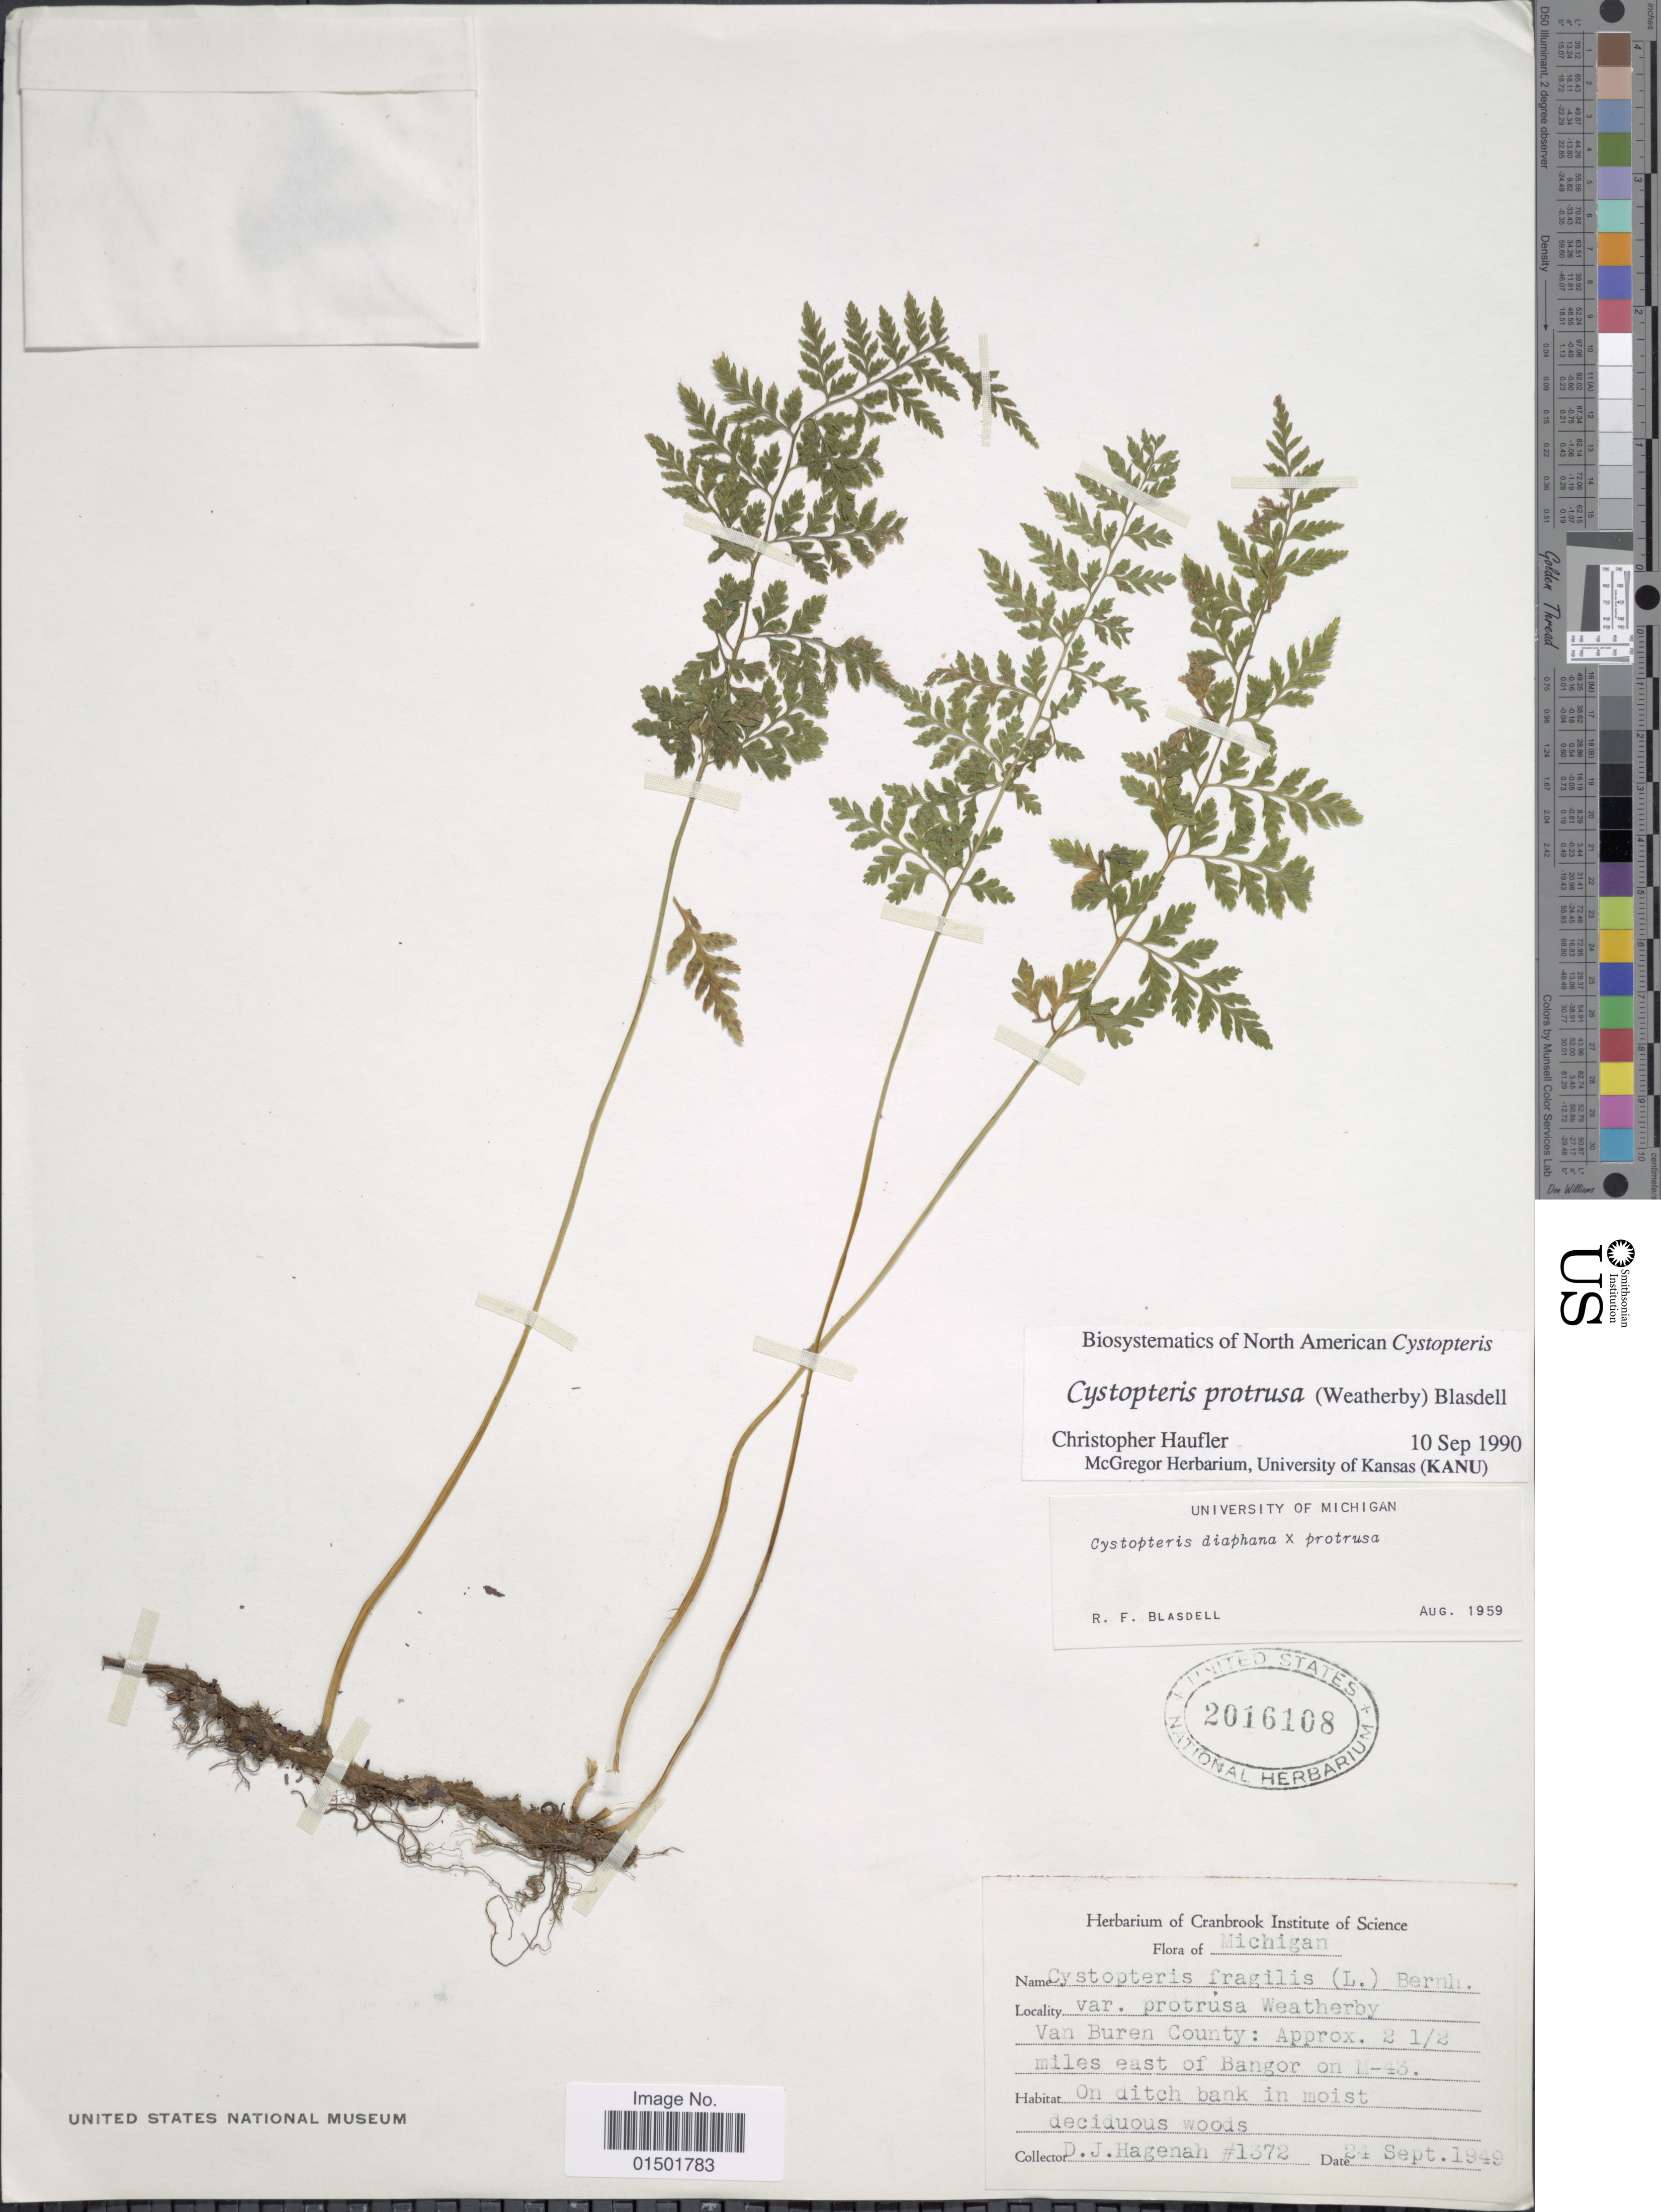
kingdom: Plantae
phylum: Tracheophyta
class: Polypodiopsida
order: Polypodiales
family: Cystopteridaceae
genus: Cystopteris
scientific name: Cystopteris protrusa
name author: (Weath.) Blasdell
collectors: D. Hagenah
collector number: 1372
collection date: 1949-09-24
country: United States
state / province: Michigan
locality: Van Buren County: Approx. 2 1/2 miles east of Bangor on M-43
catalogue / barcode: US 2016108